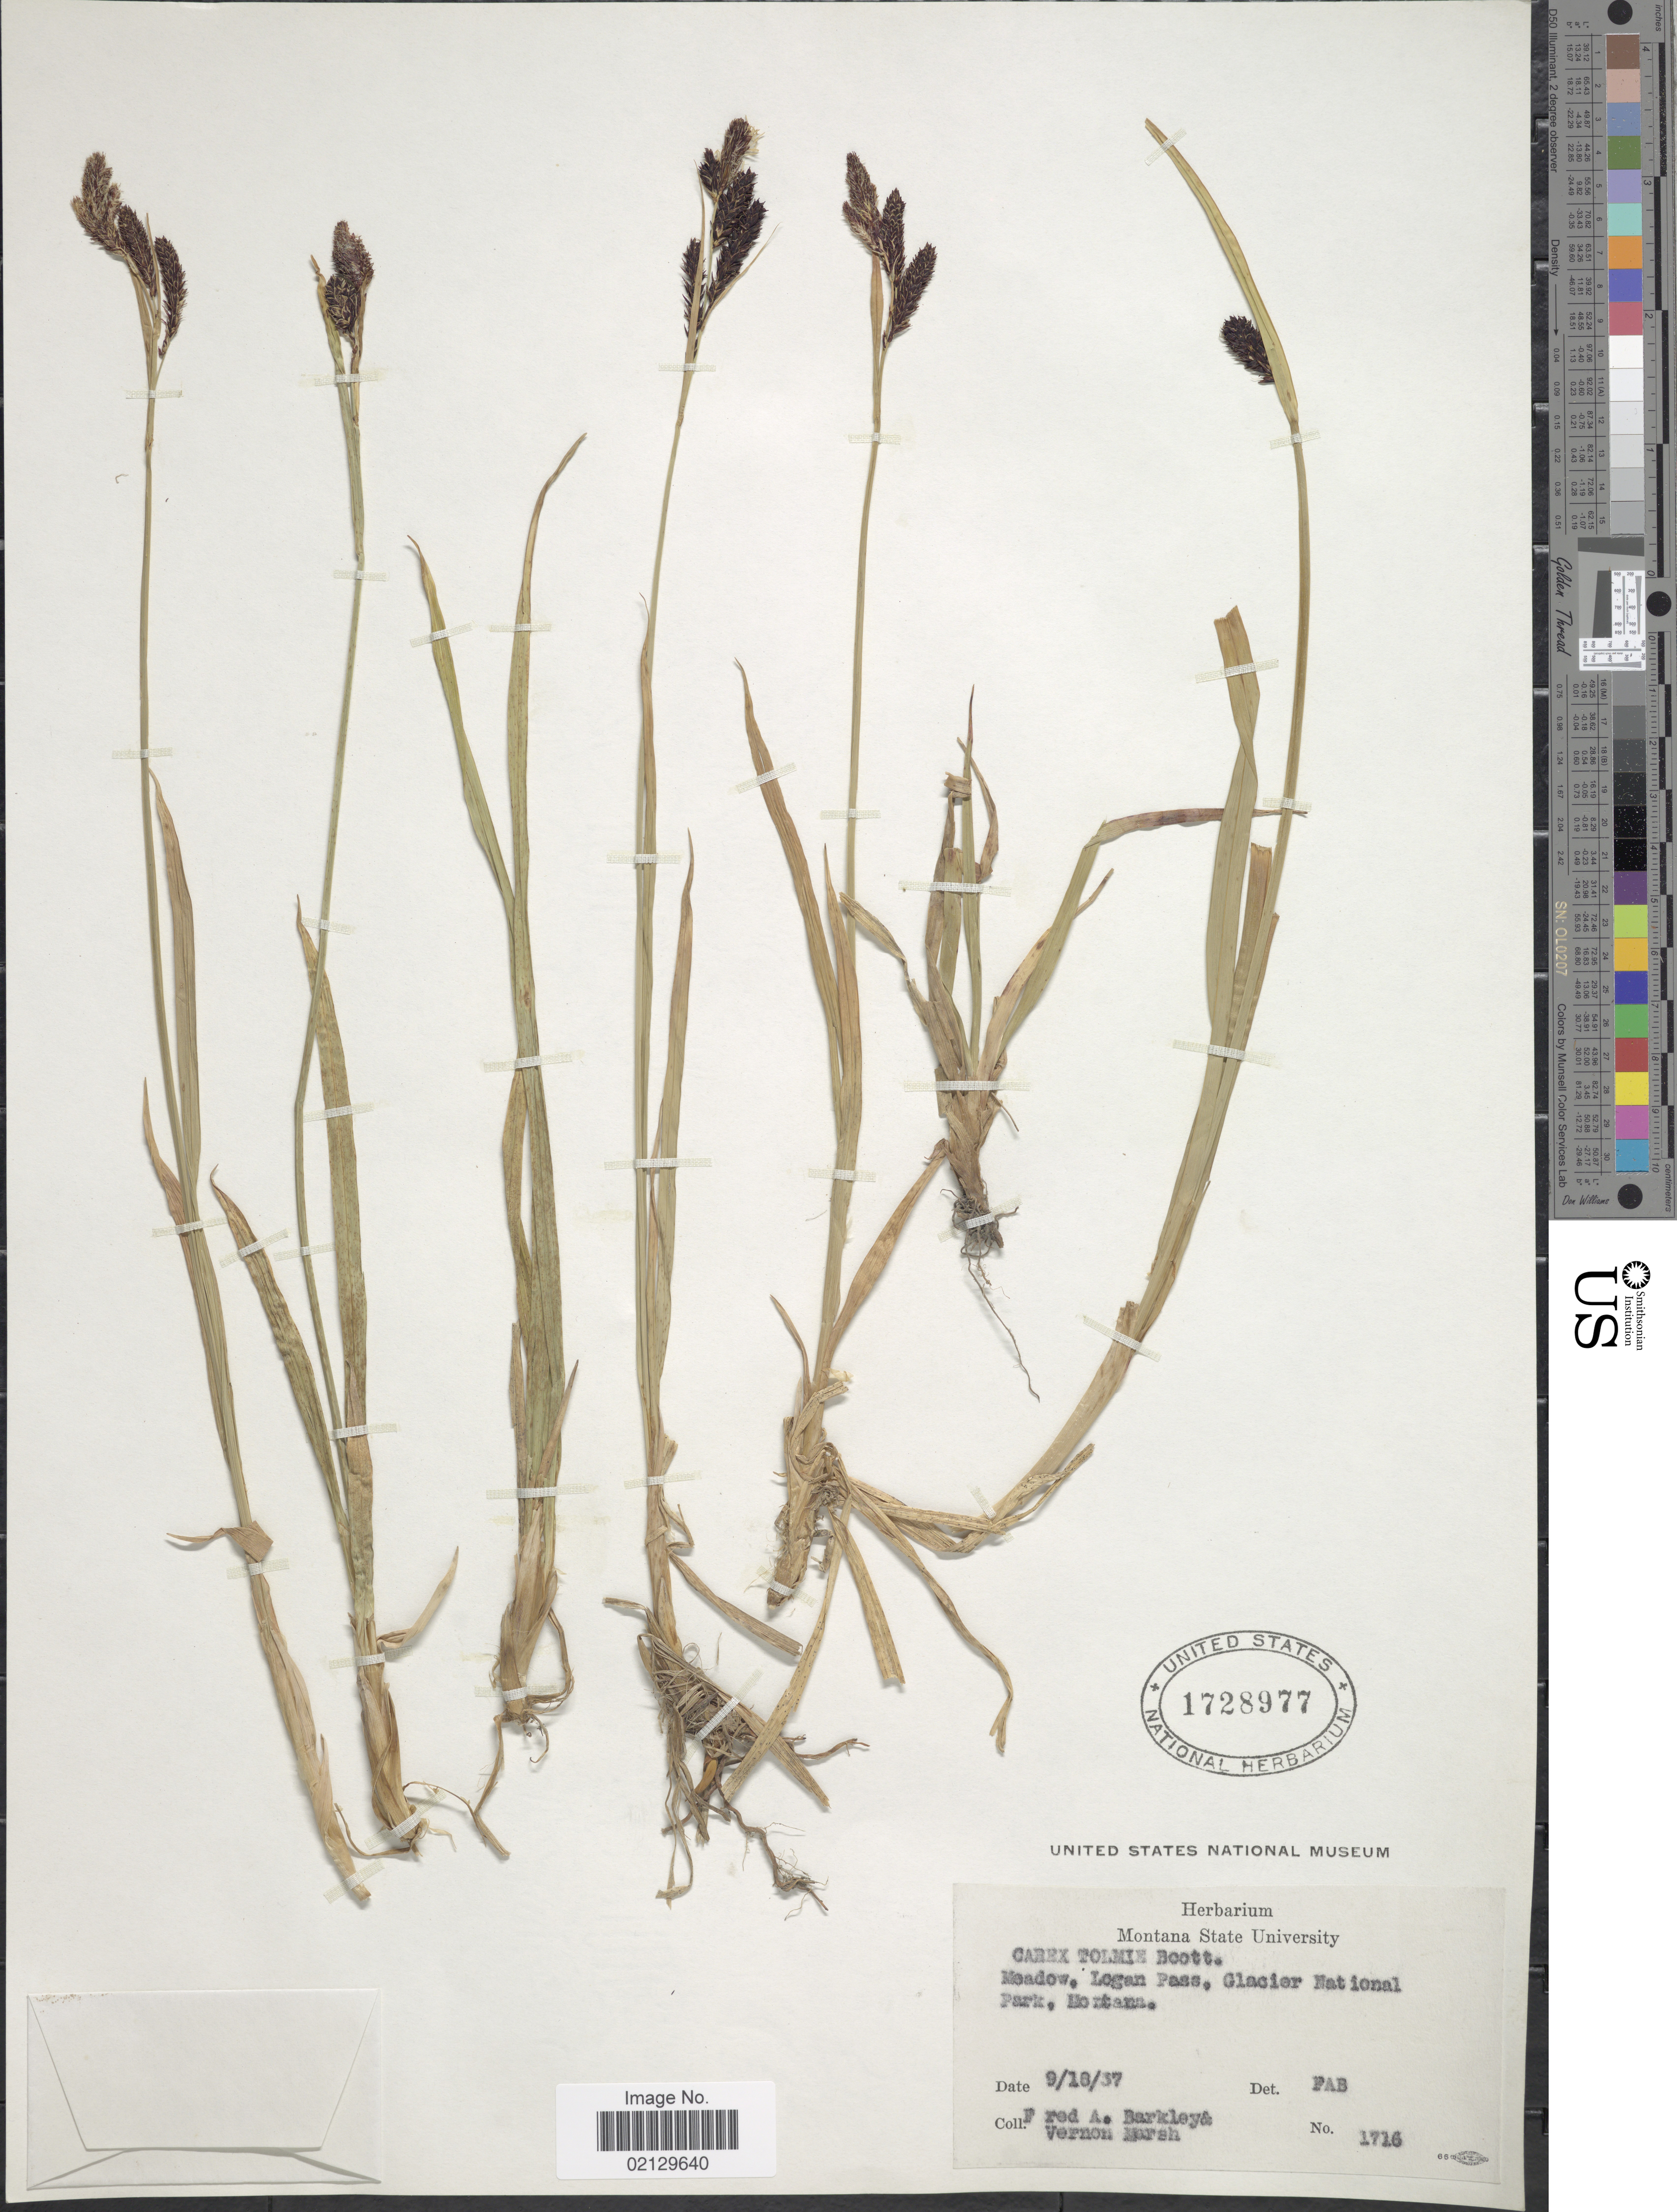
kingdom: Plantae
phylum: Tracheophyta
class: Liliopsida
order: Poales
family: Cyperaceae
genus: Carex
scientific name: Carex podocarpa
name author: R. Br.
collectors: F. A. Barkley & V. L. Marsh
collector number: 1716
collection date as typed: Transcribed d/m/y: 18/9/37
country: United States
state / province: Montana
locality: Meadow, Logan Pass, Glacier National Park, Montana.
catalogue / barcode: US 1728977